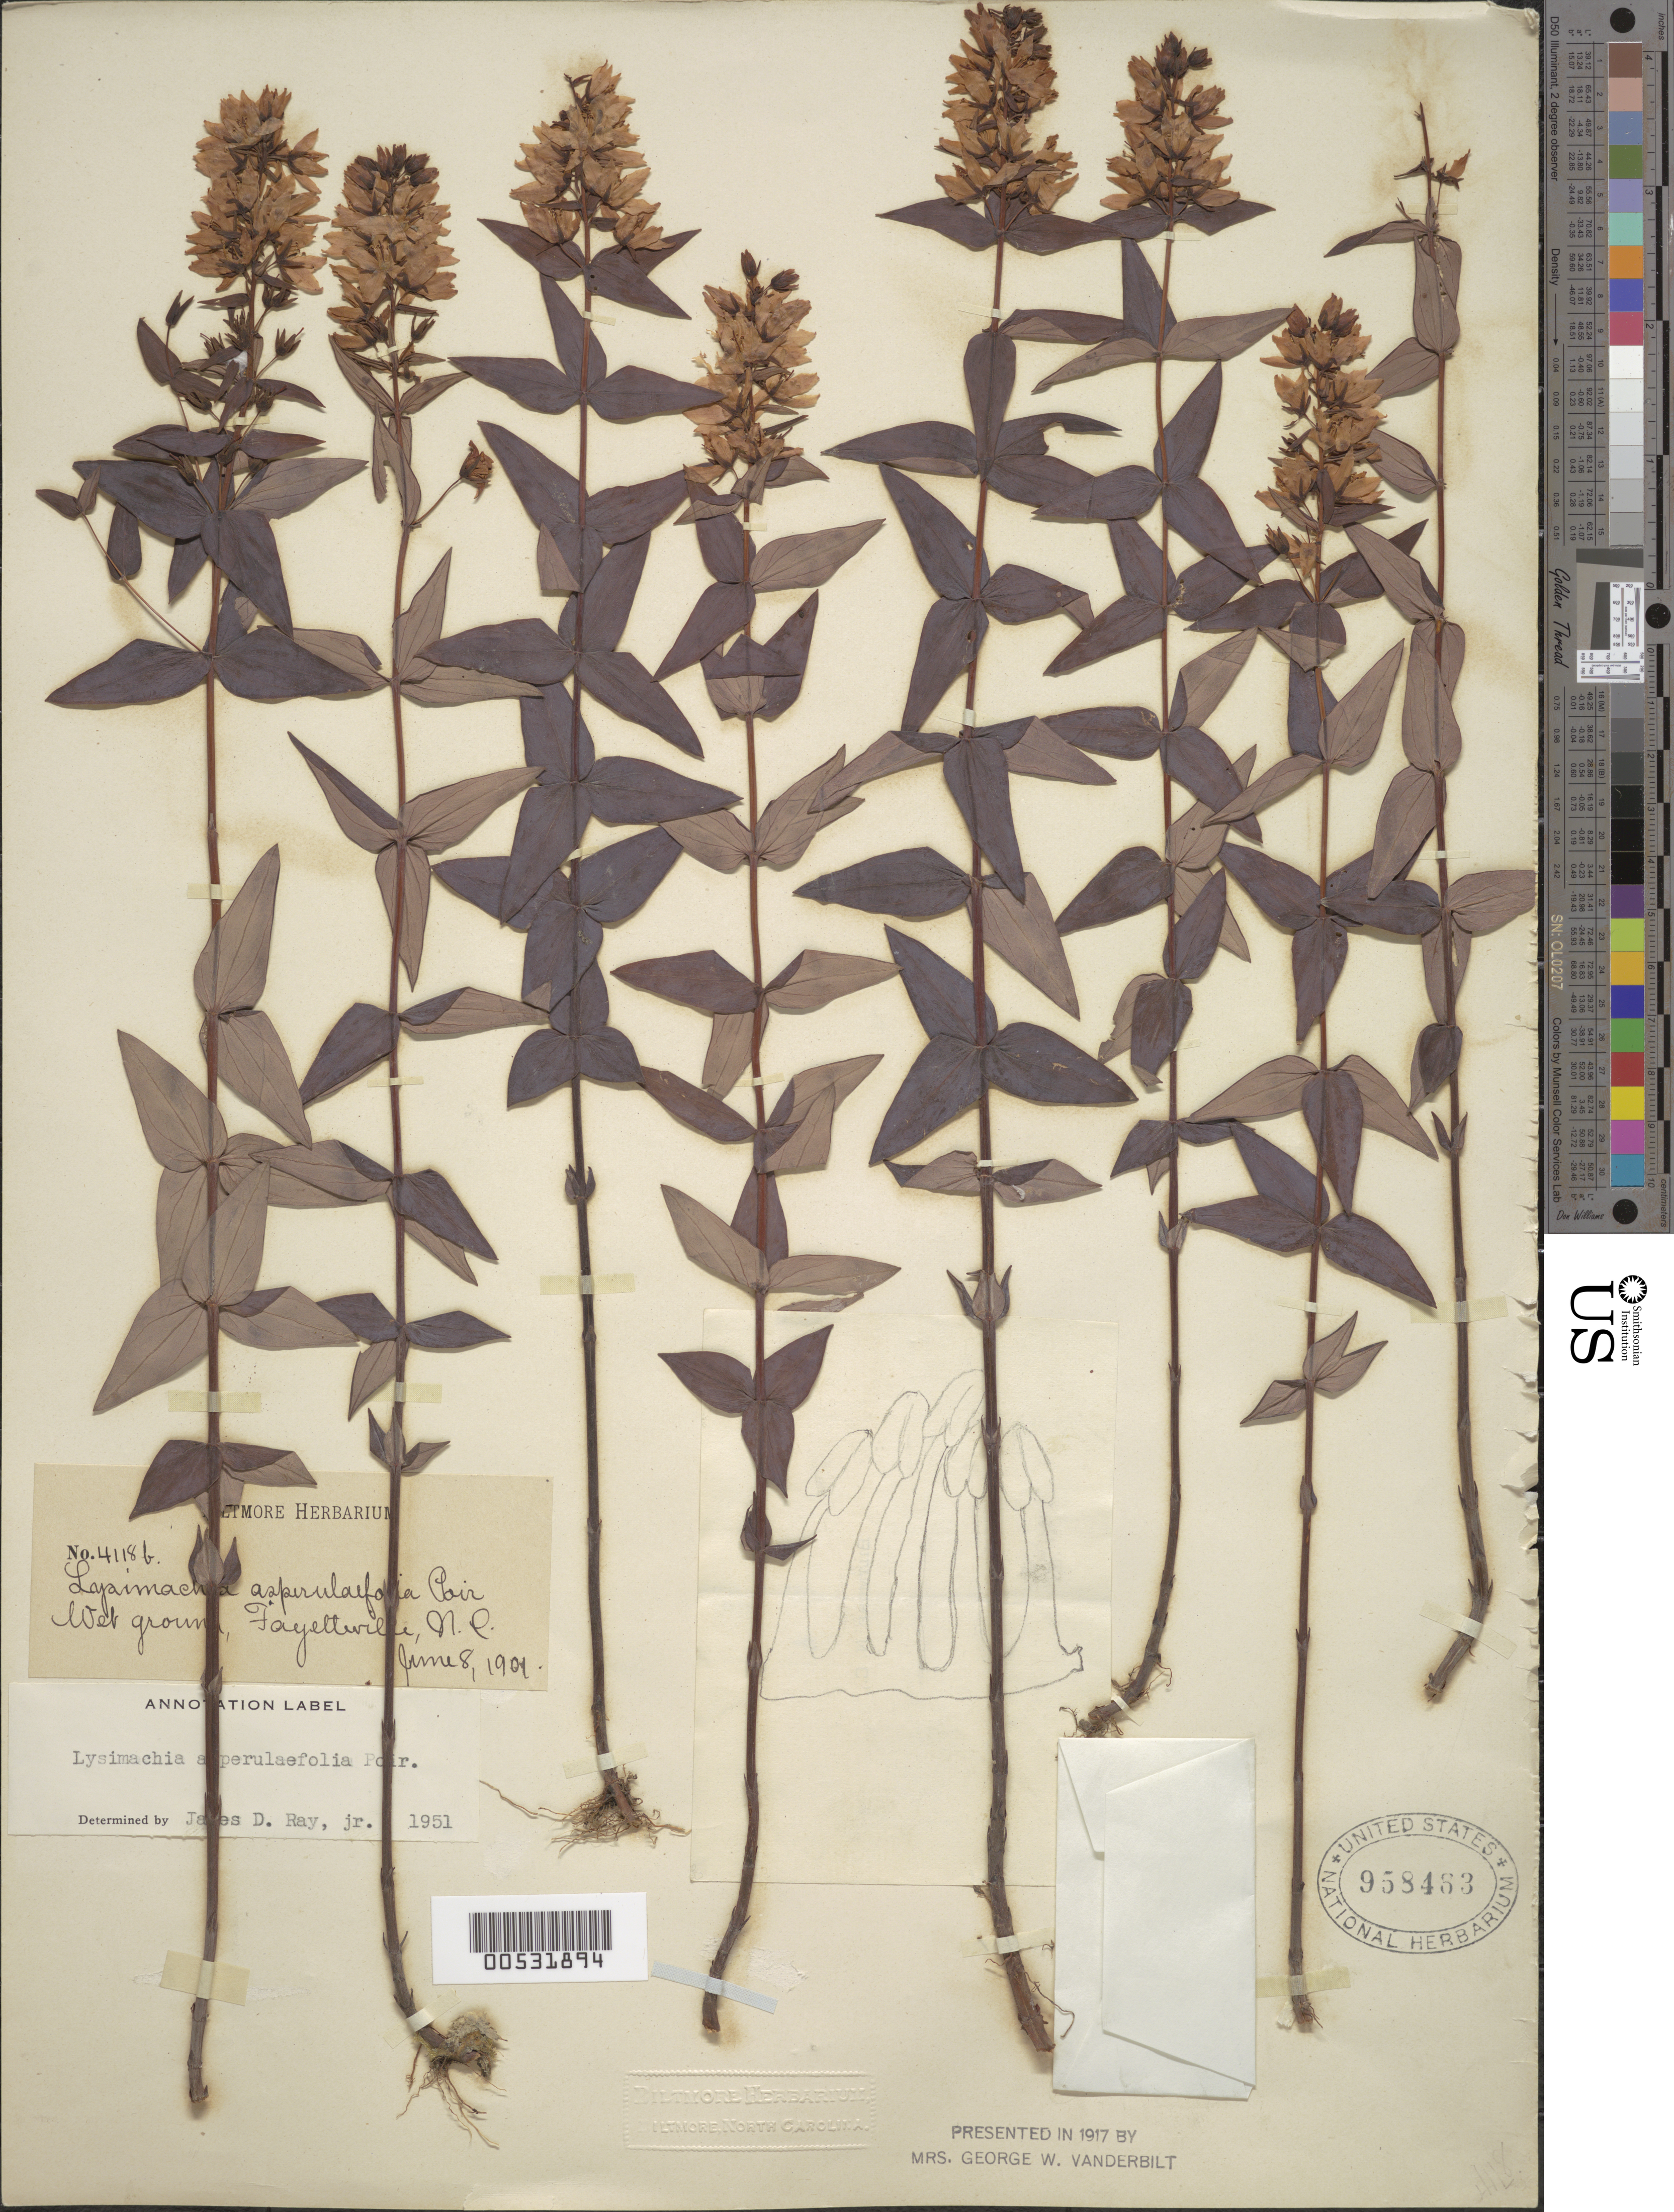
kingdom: Plantae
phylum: Tracheophyta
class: Magnoliopsida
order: Ericales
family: Primulaceae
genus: Lysimachia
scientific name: Lysimachia asperulifolia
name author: Poir.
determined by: Ray Jr., J. D.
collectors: ex herb. Biltmore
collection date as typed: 08 Jun 1901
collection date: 1901-06-08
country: United States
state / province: North Carolina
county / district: Cumberland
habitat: Wet ground.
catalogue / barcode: US 958483